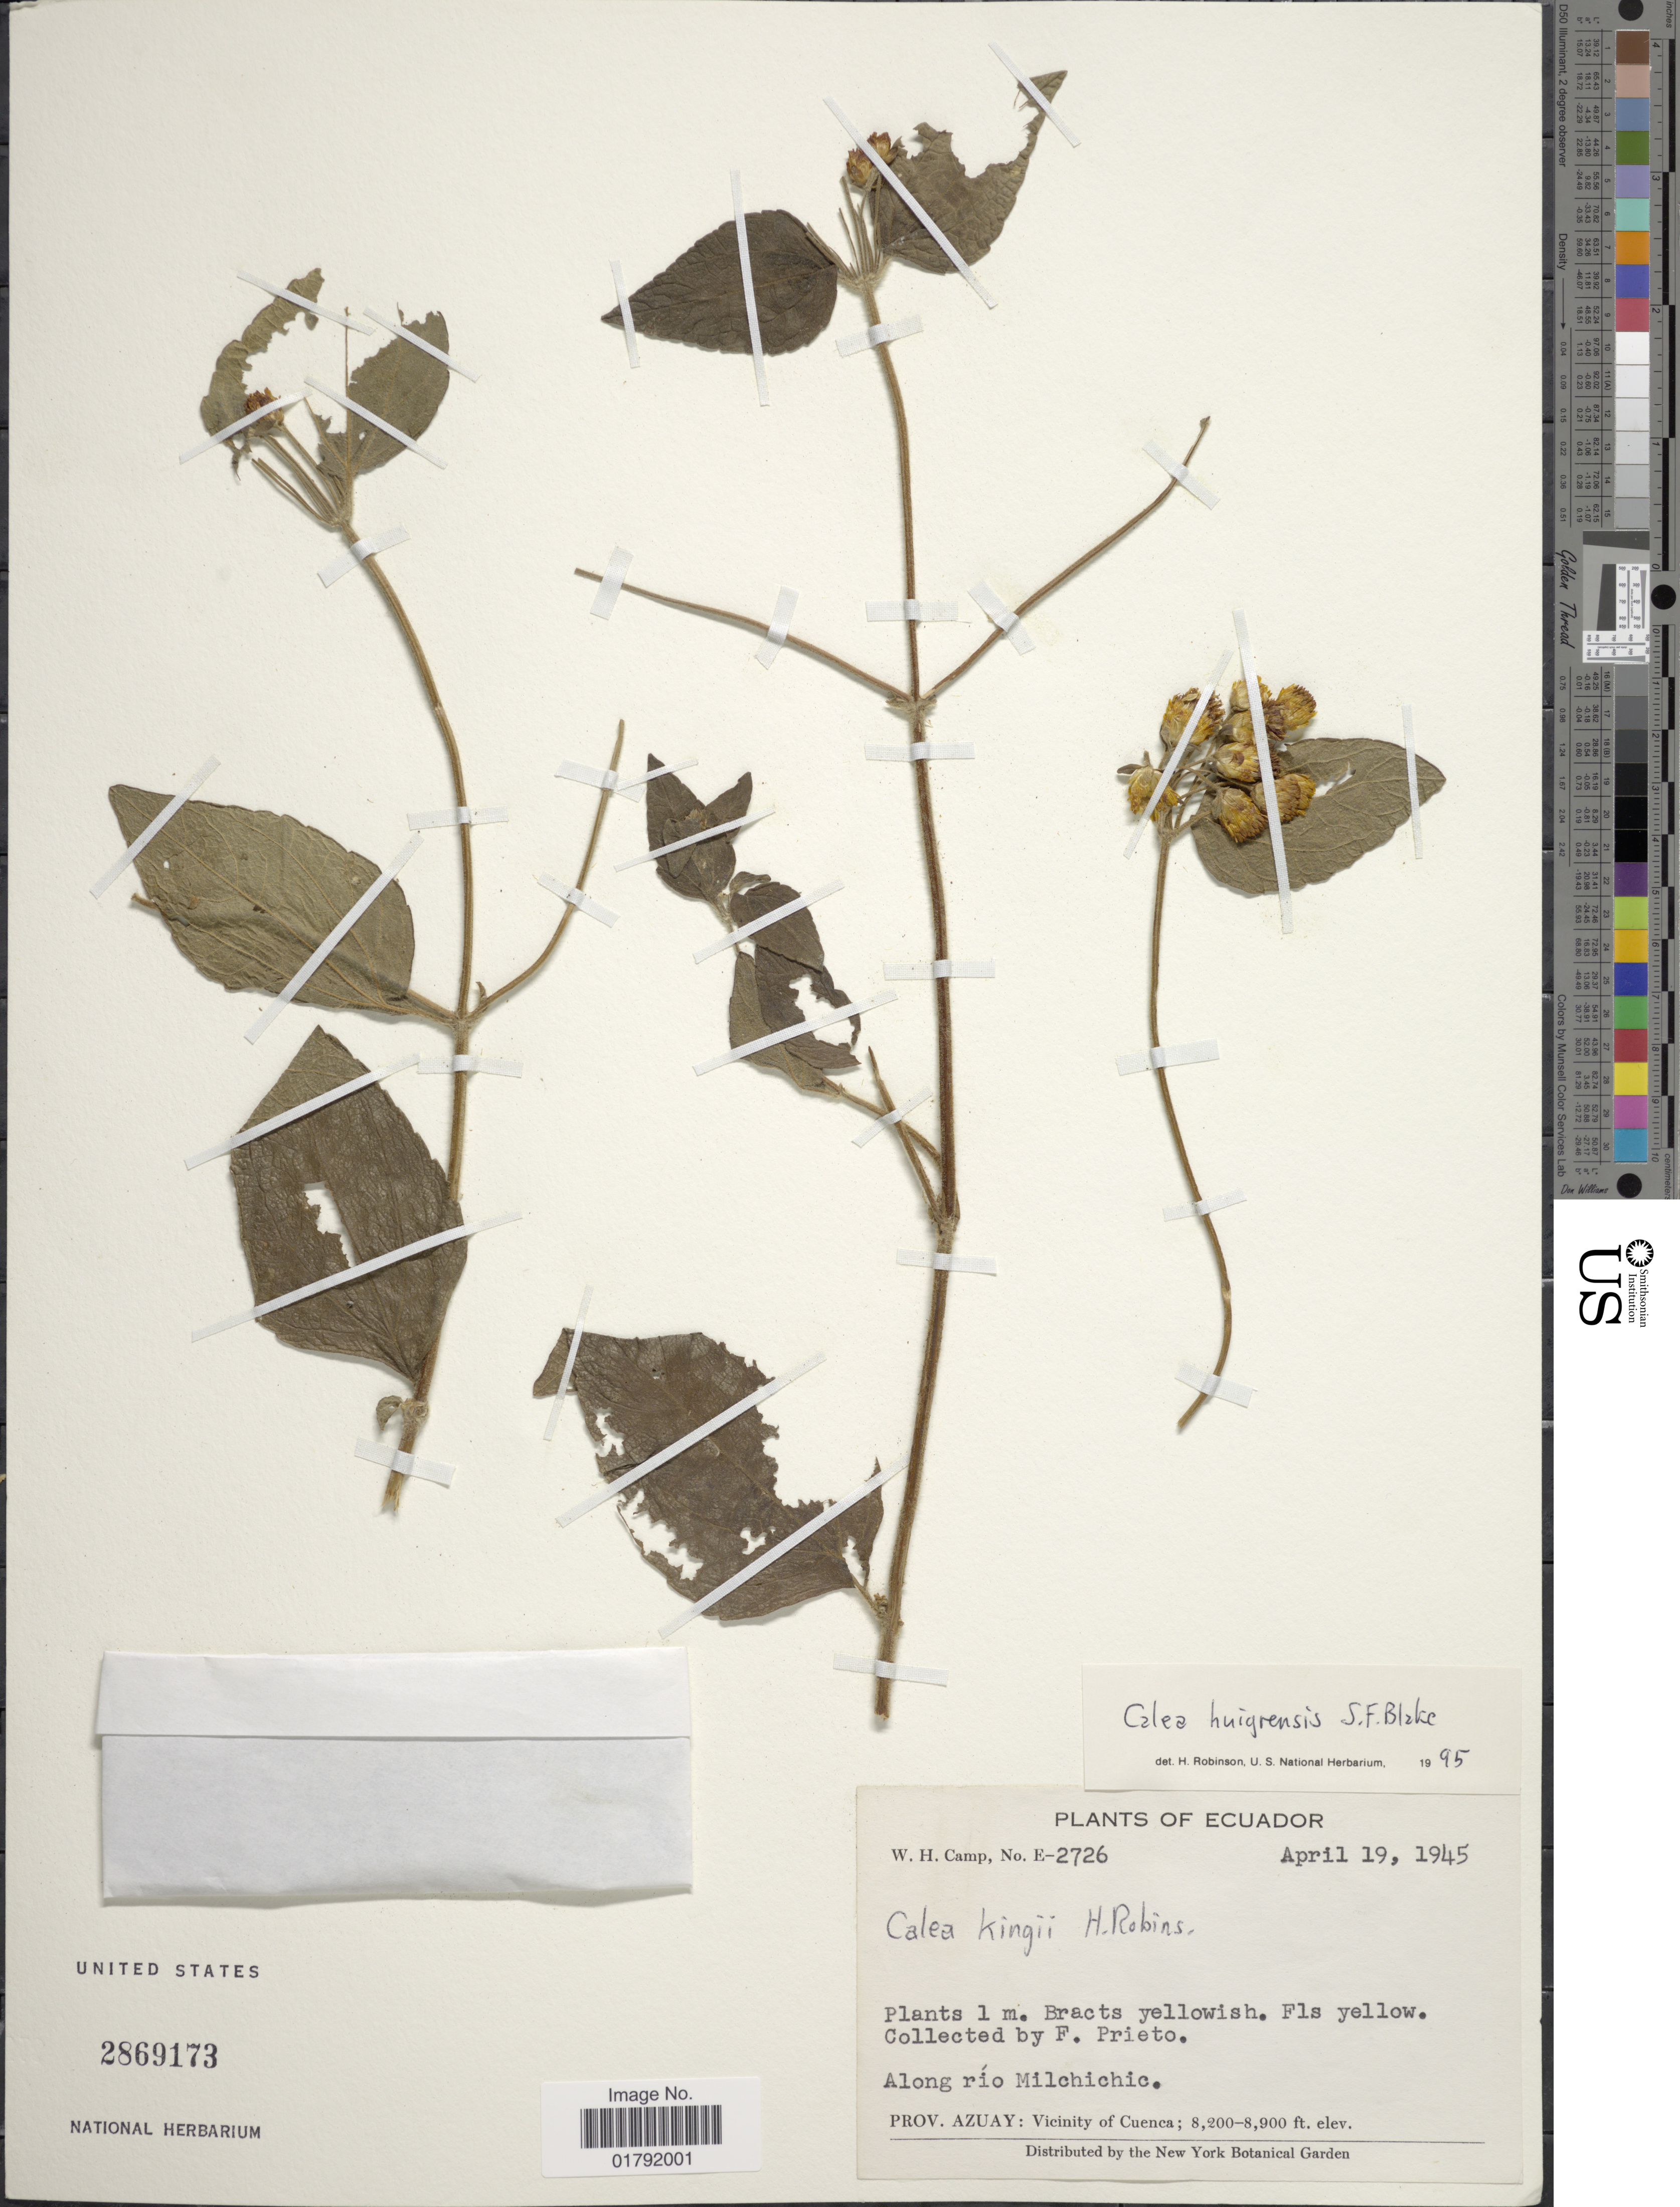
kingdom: Plantae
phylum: Tracheophyta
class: Magnoliopsida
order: Asterales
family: Asteraceae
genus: Calea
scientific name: Calea huigrensis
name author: S.F. Blake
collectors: W. H. Camp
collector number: E-2726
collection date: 1945-04-19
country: Ecuador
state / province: Azuay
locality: Along rio Milchichic, vicinity of Cuenca.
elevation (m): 2499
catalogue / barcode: US 2869173